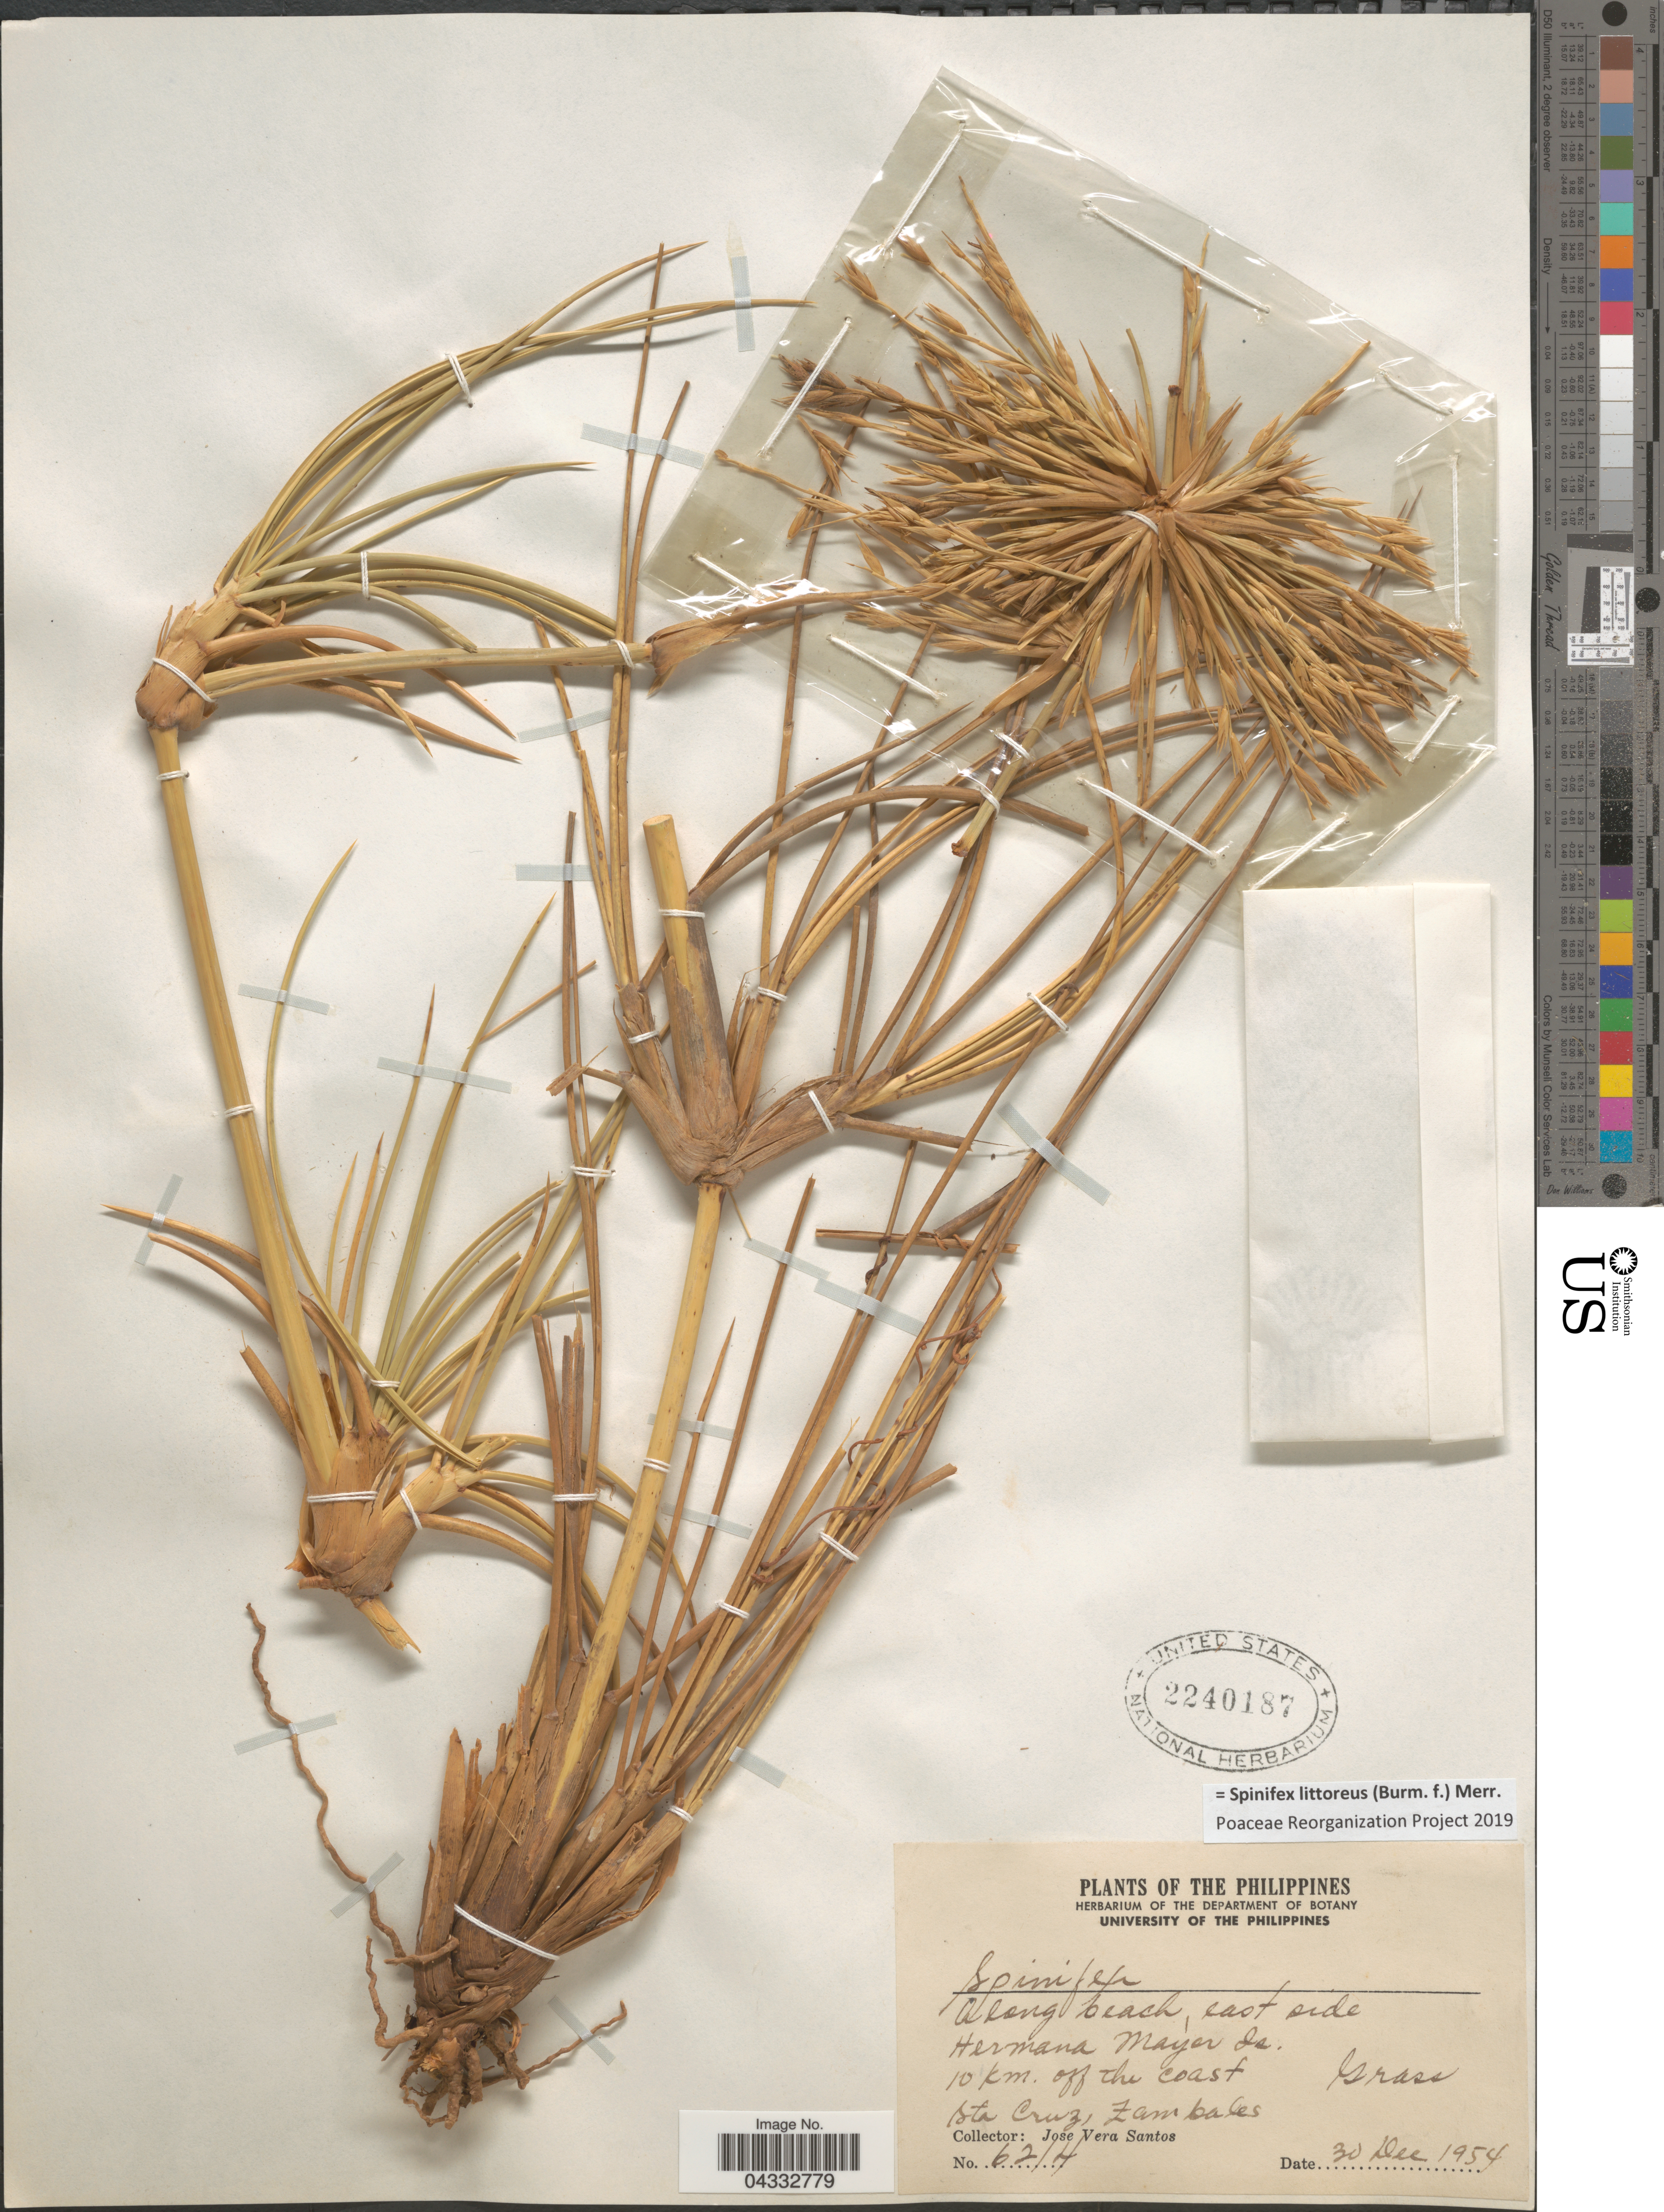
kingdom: Plantae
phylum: Tracheophyta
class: Liliopsida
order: Poales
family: Poaceae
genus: Spinifex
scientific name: Spinifex littoreus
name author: (Burm. f.) Merr.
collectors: J. Vera Santos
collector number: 6214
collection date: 1954-12-30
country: Philippines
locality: Along beach, east side. Hermana Mayor Is. 10 km. off the coast. Sta. Cruz, Zambales.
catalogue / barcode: US 2240187